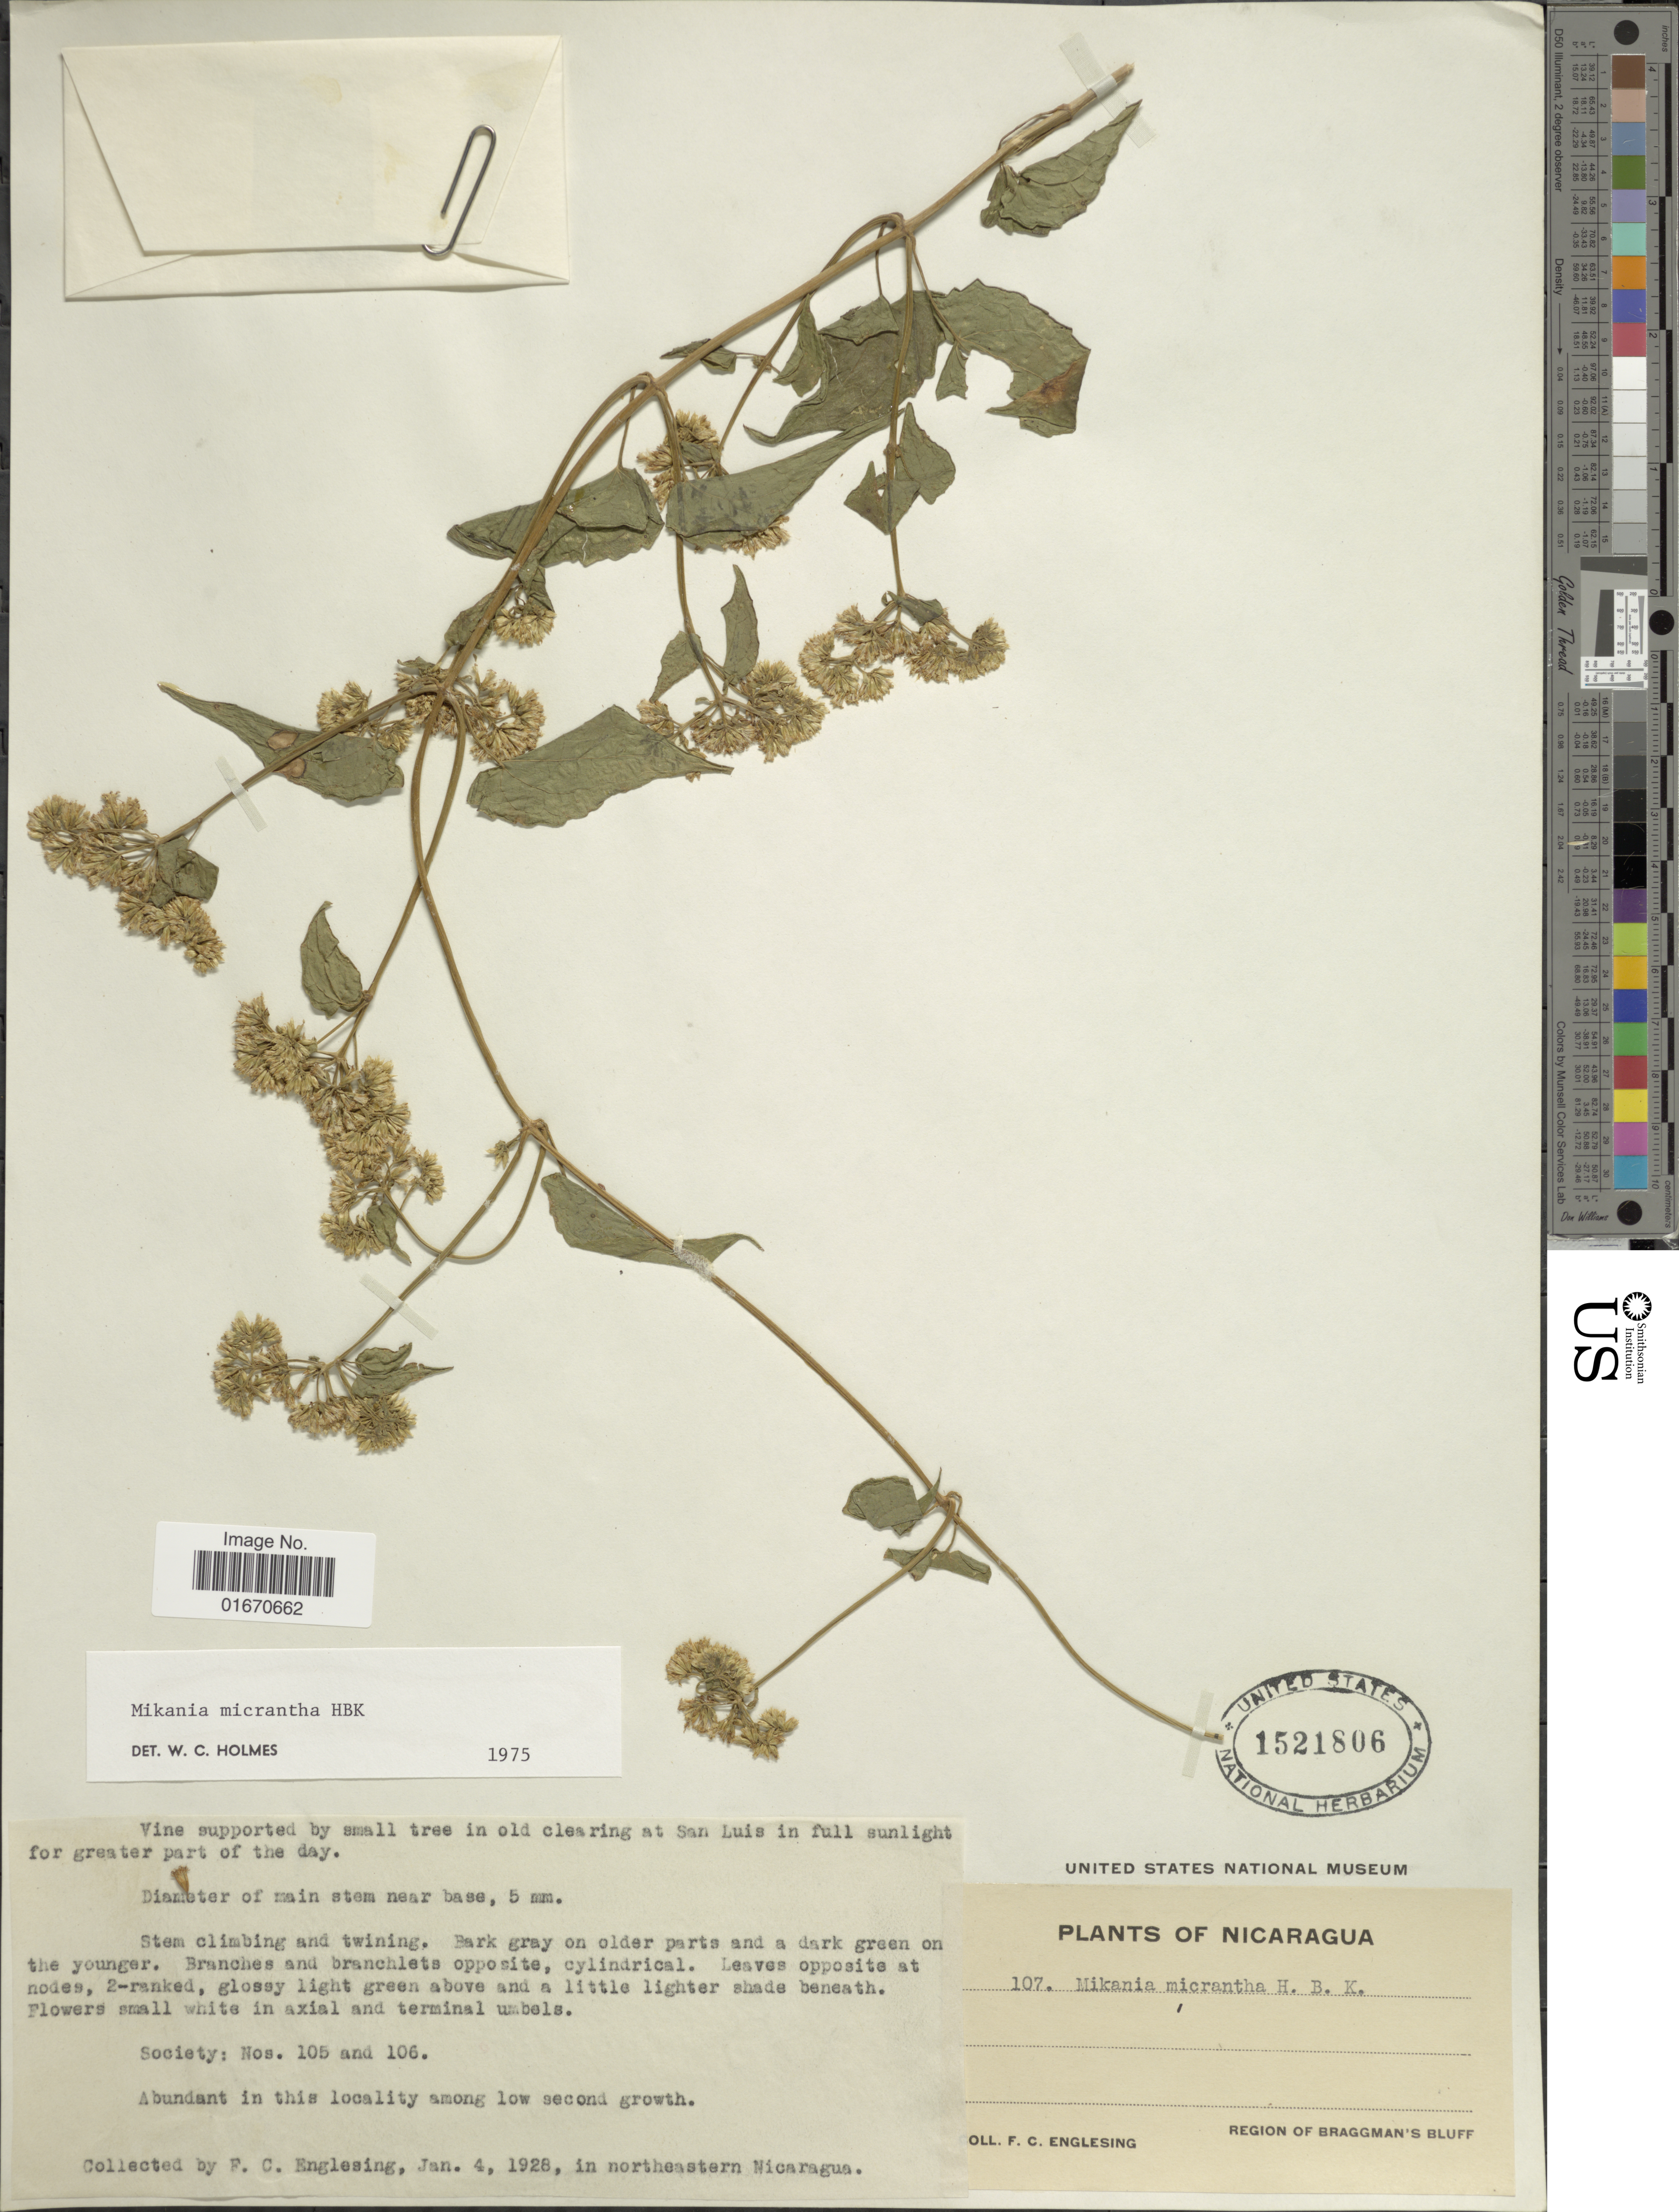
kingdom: Plantae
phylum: Tracheophyta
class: Magnoliopsida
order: Asterales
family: Asteraceae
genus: Mikania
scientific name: Mikania micrantha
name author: Kunth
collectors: F. Englesing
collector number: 107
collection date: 1926-01-04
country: Nicaragua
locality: At San Luis, region of Braggman's Bluff, in northeastern Nicaragua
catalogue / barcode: US 1521806